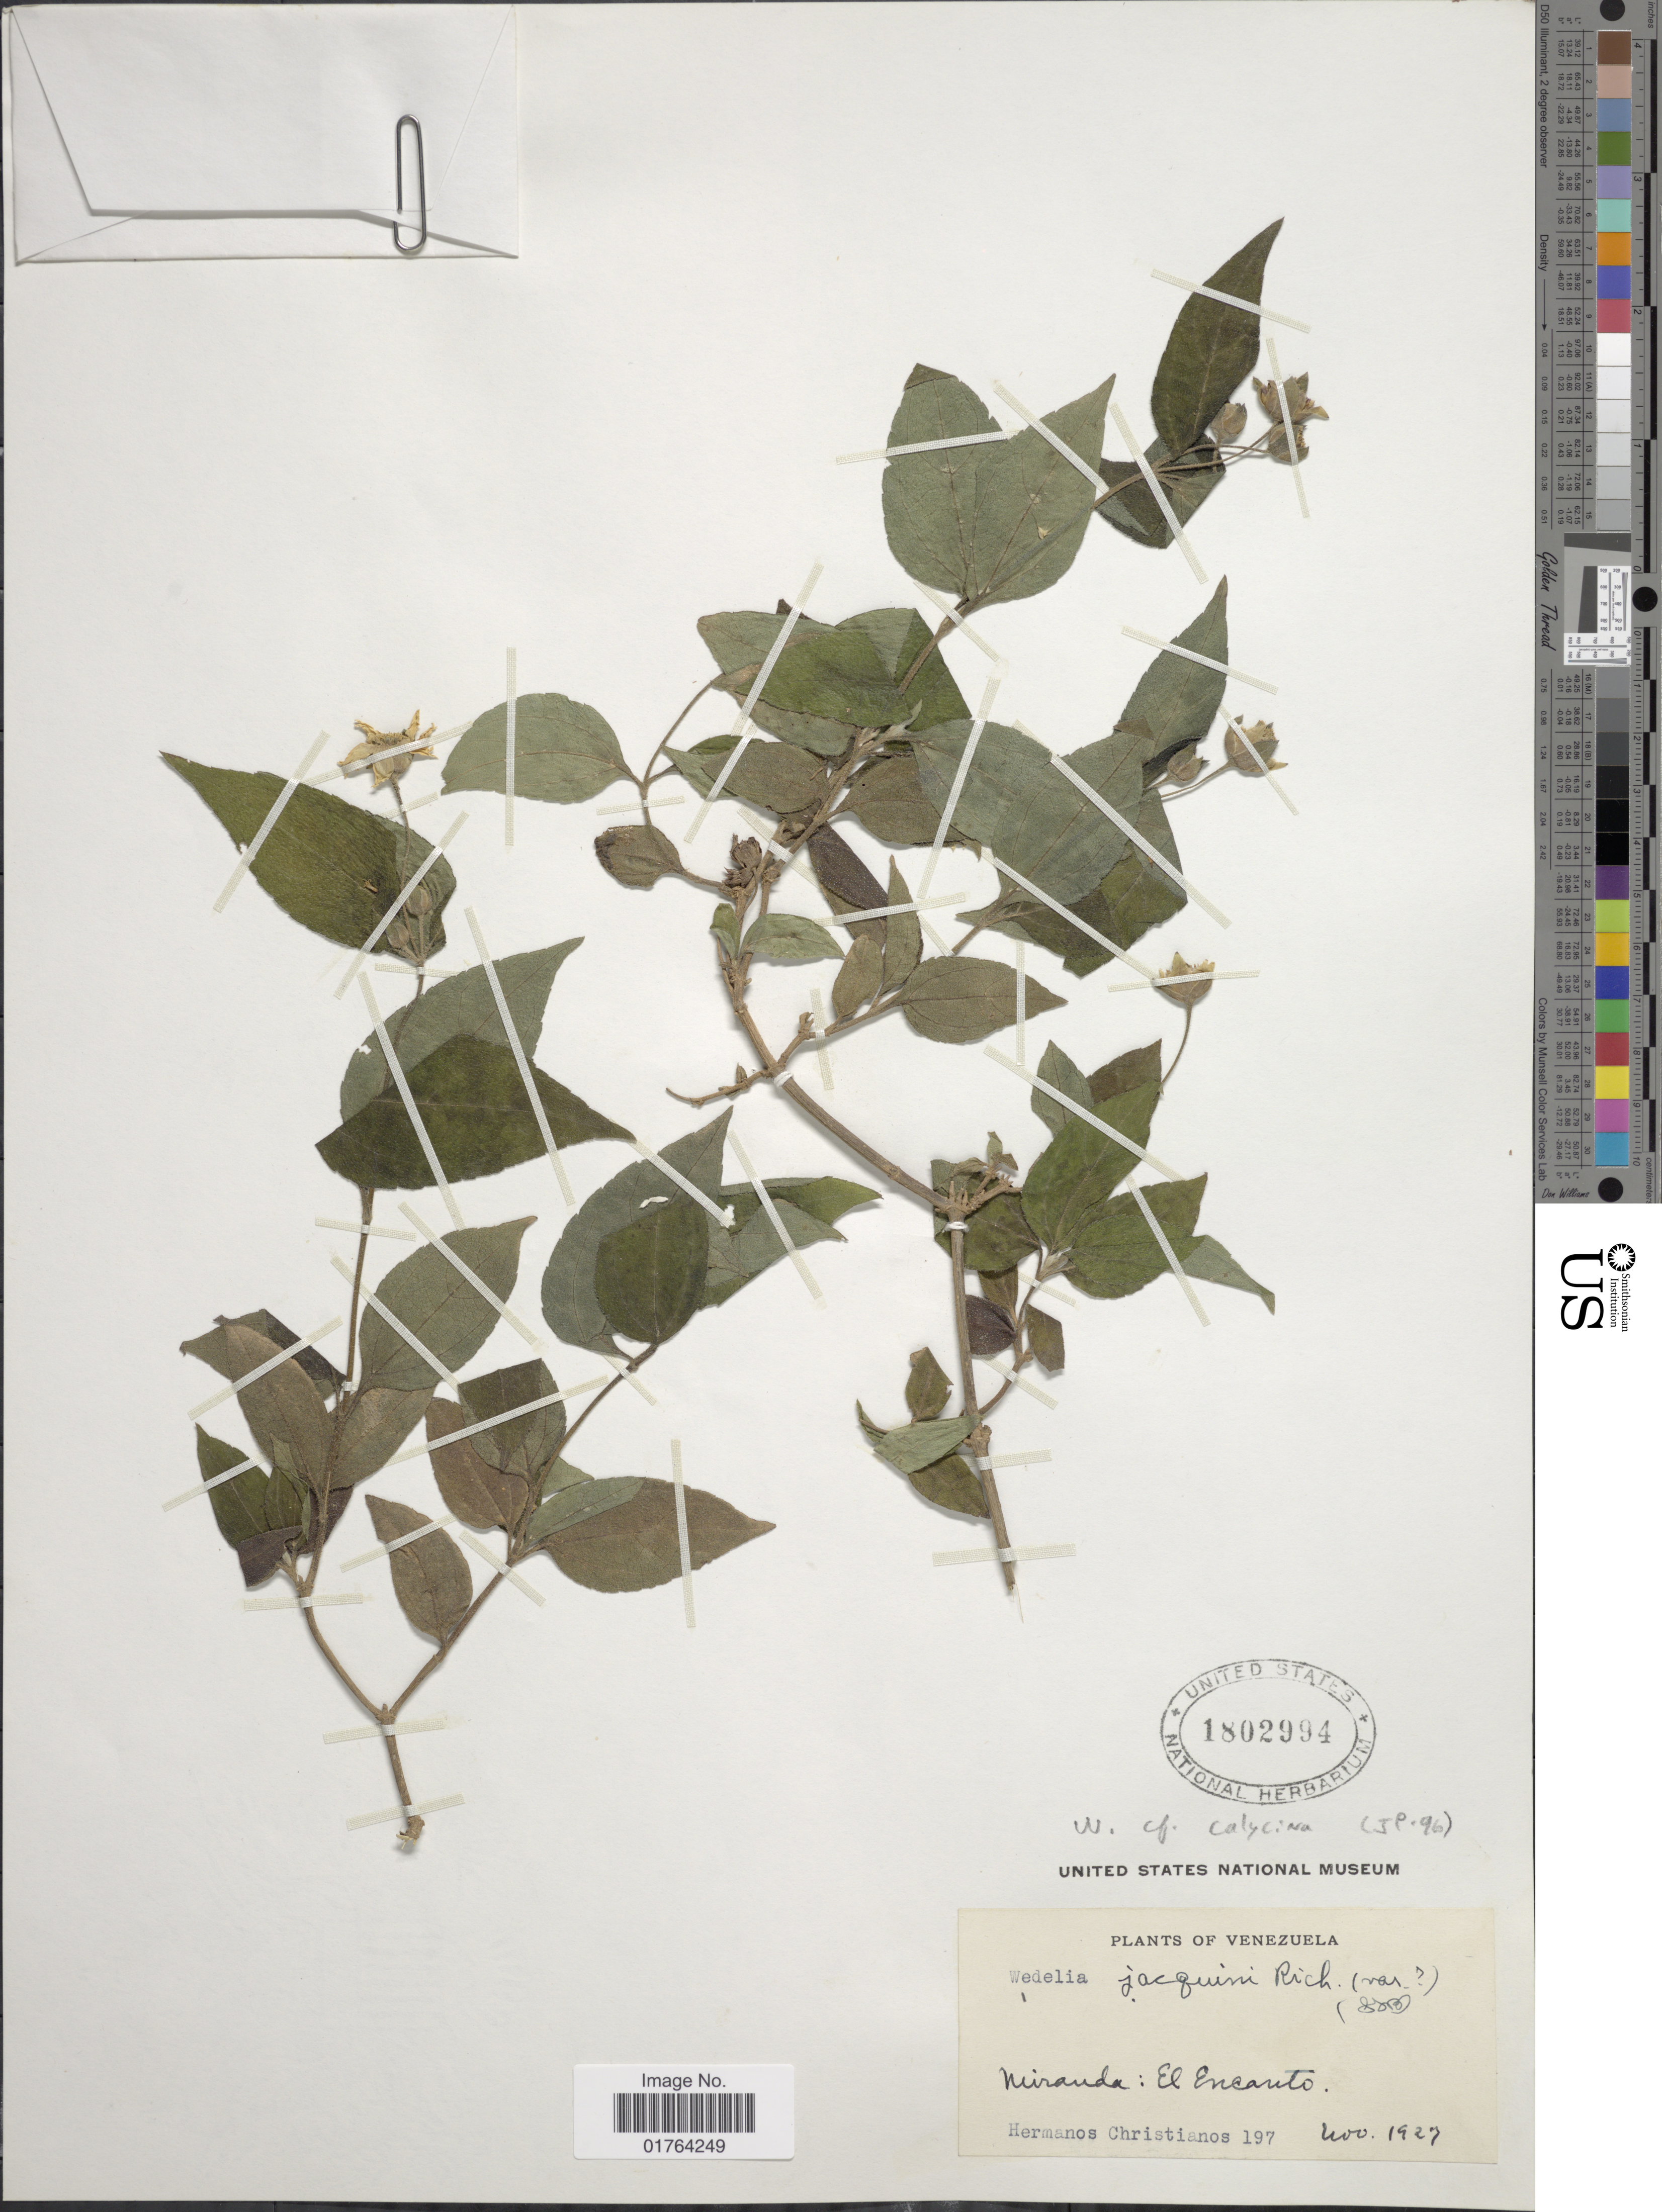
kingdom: Plantae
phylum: Tracheophyta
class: Magnoliopsida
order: Asterales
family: Asteraceae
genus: Wedelia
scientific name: Wedelia calycina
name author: Rich.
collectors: Hermanos Christianos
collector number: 197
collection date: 1927-11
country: Venezuela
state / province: Miranda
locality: El Encanto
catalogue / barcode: US 1802994